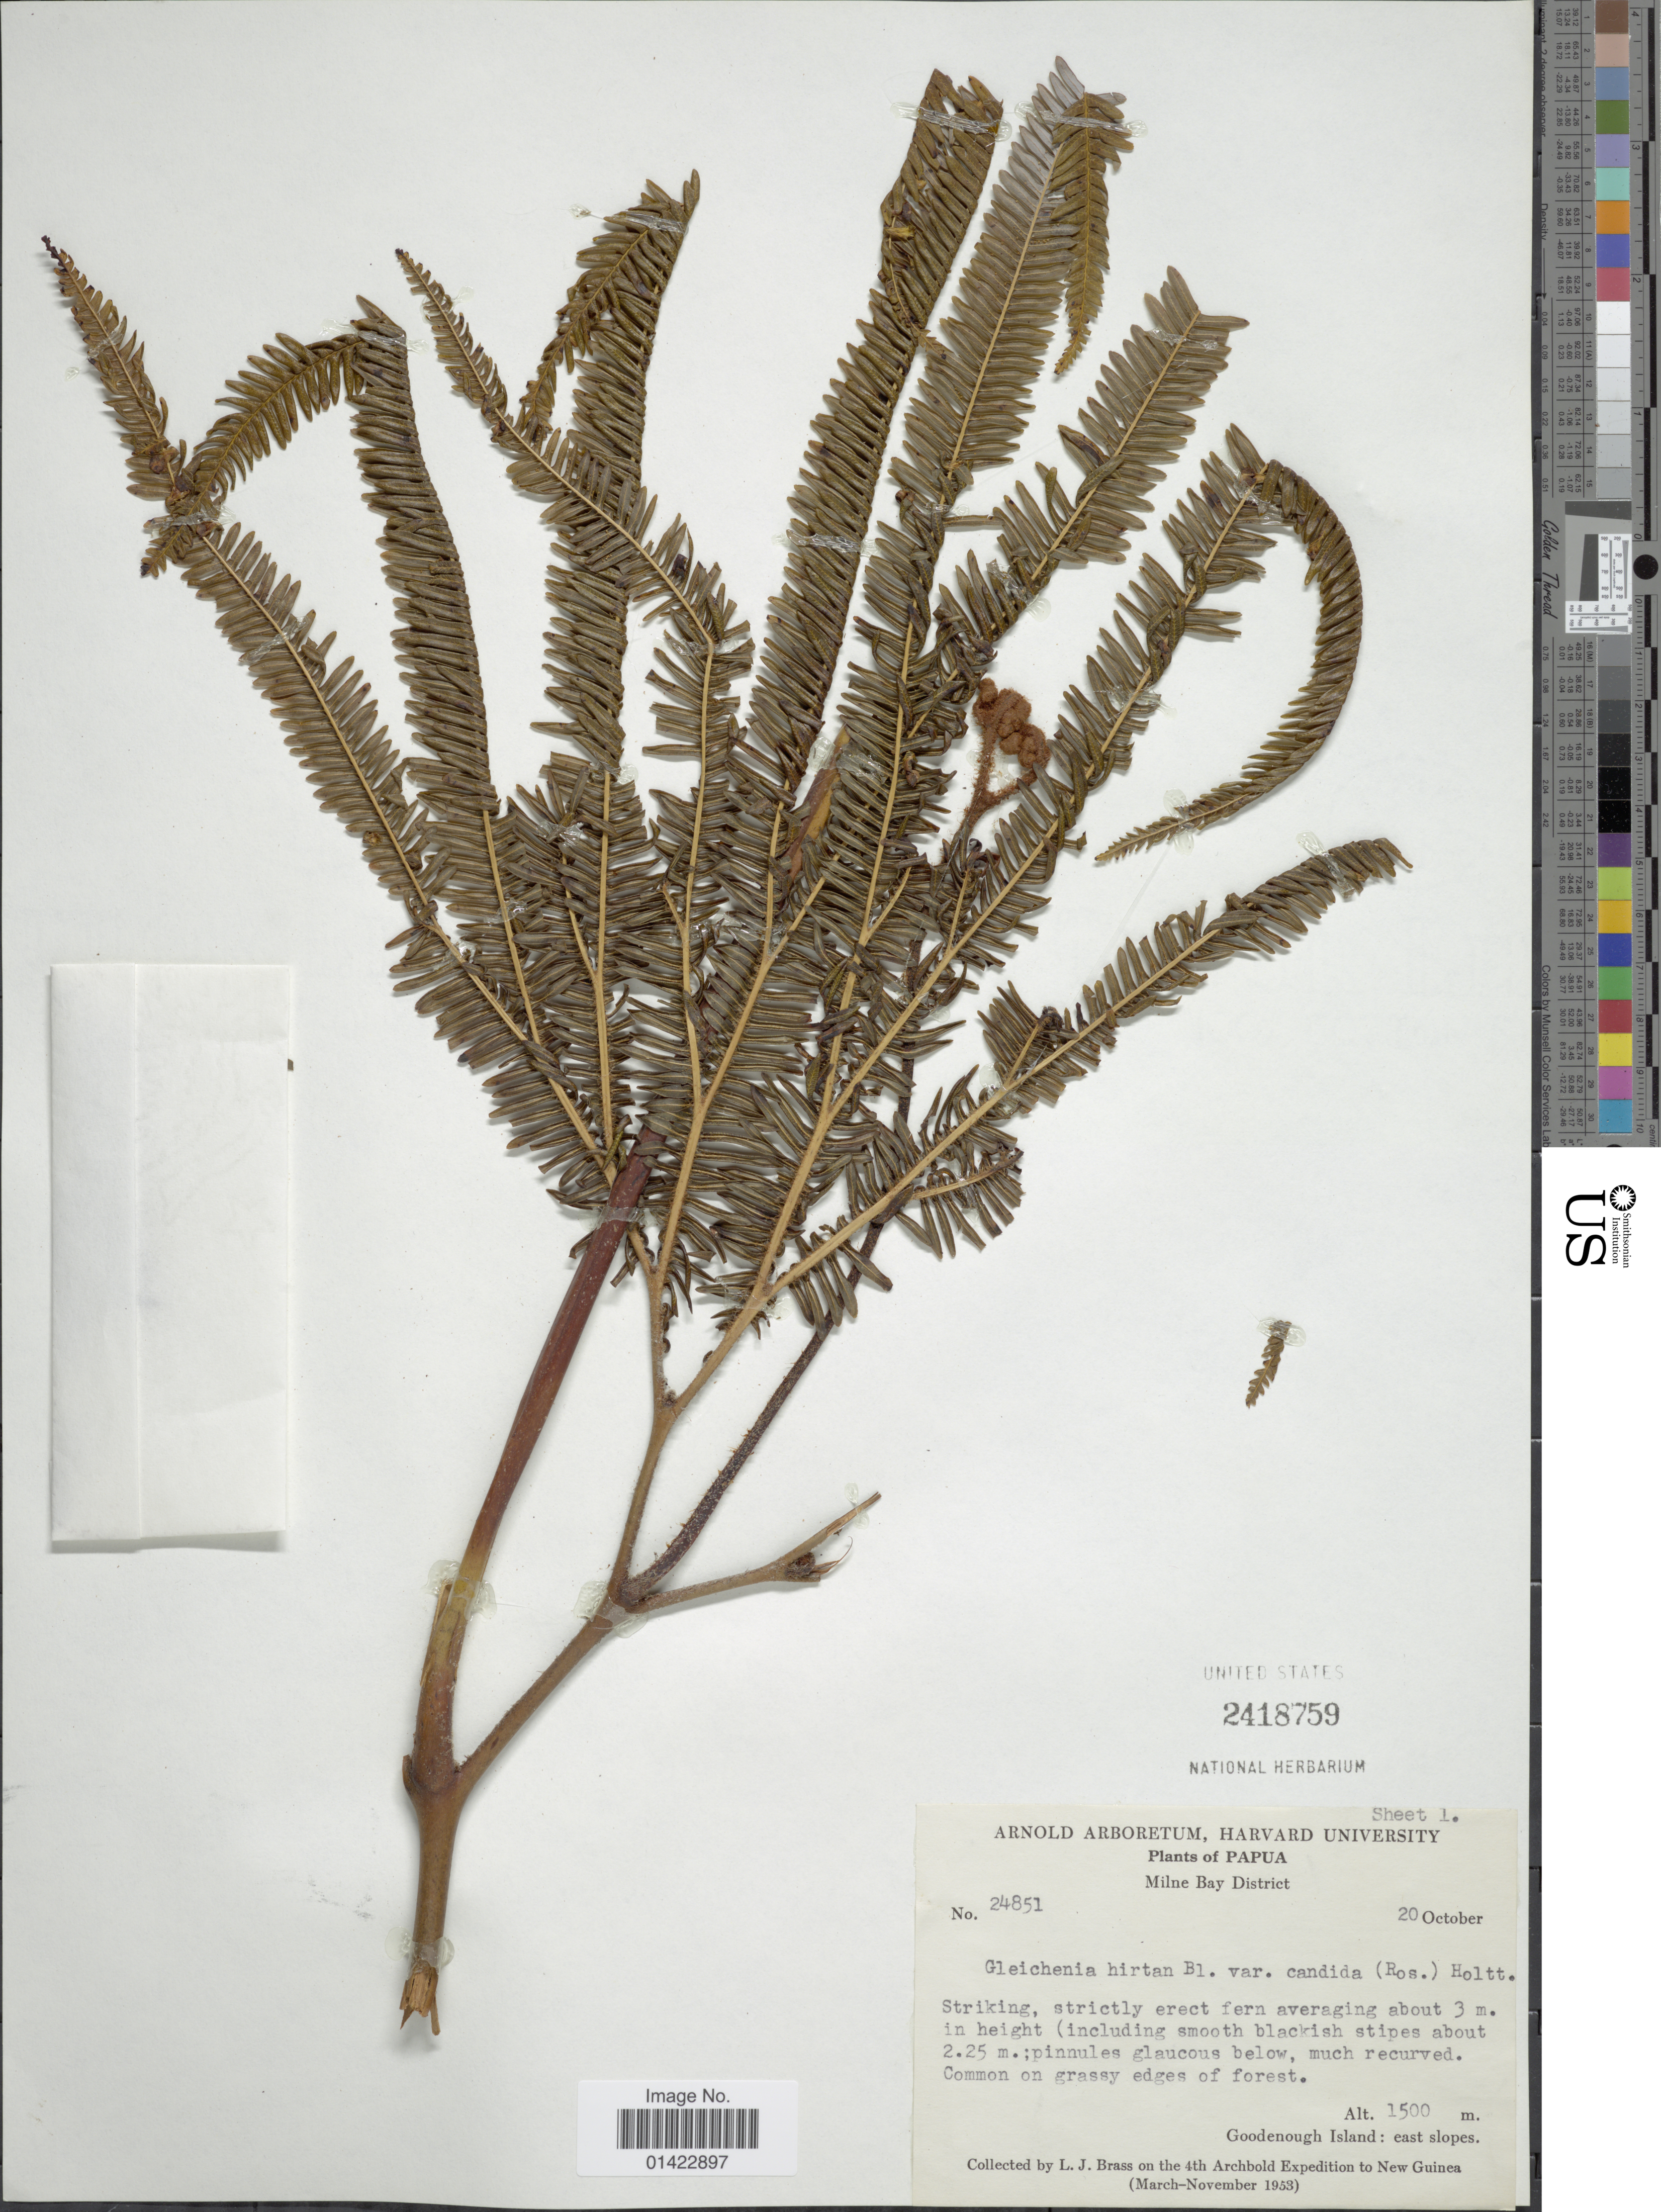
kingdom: Plantae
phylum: Tracheophyta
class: Polypodiopsida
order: Gleicheniales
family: Gleicheniaceae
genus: Sticherus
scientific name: Sticherus hirtus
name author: (Blume) Ching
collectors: L. J. Brass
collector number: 24851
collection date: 1953-10-20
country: Papua New Guinea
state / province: Milne Bay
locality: Papua. Goodenough Island: east slopes.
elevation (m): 1500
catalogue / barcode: US 2418759